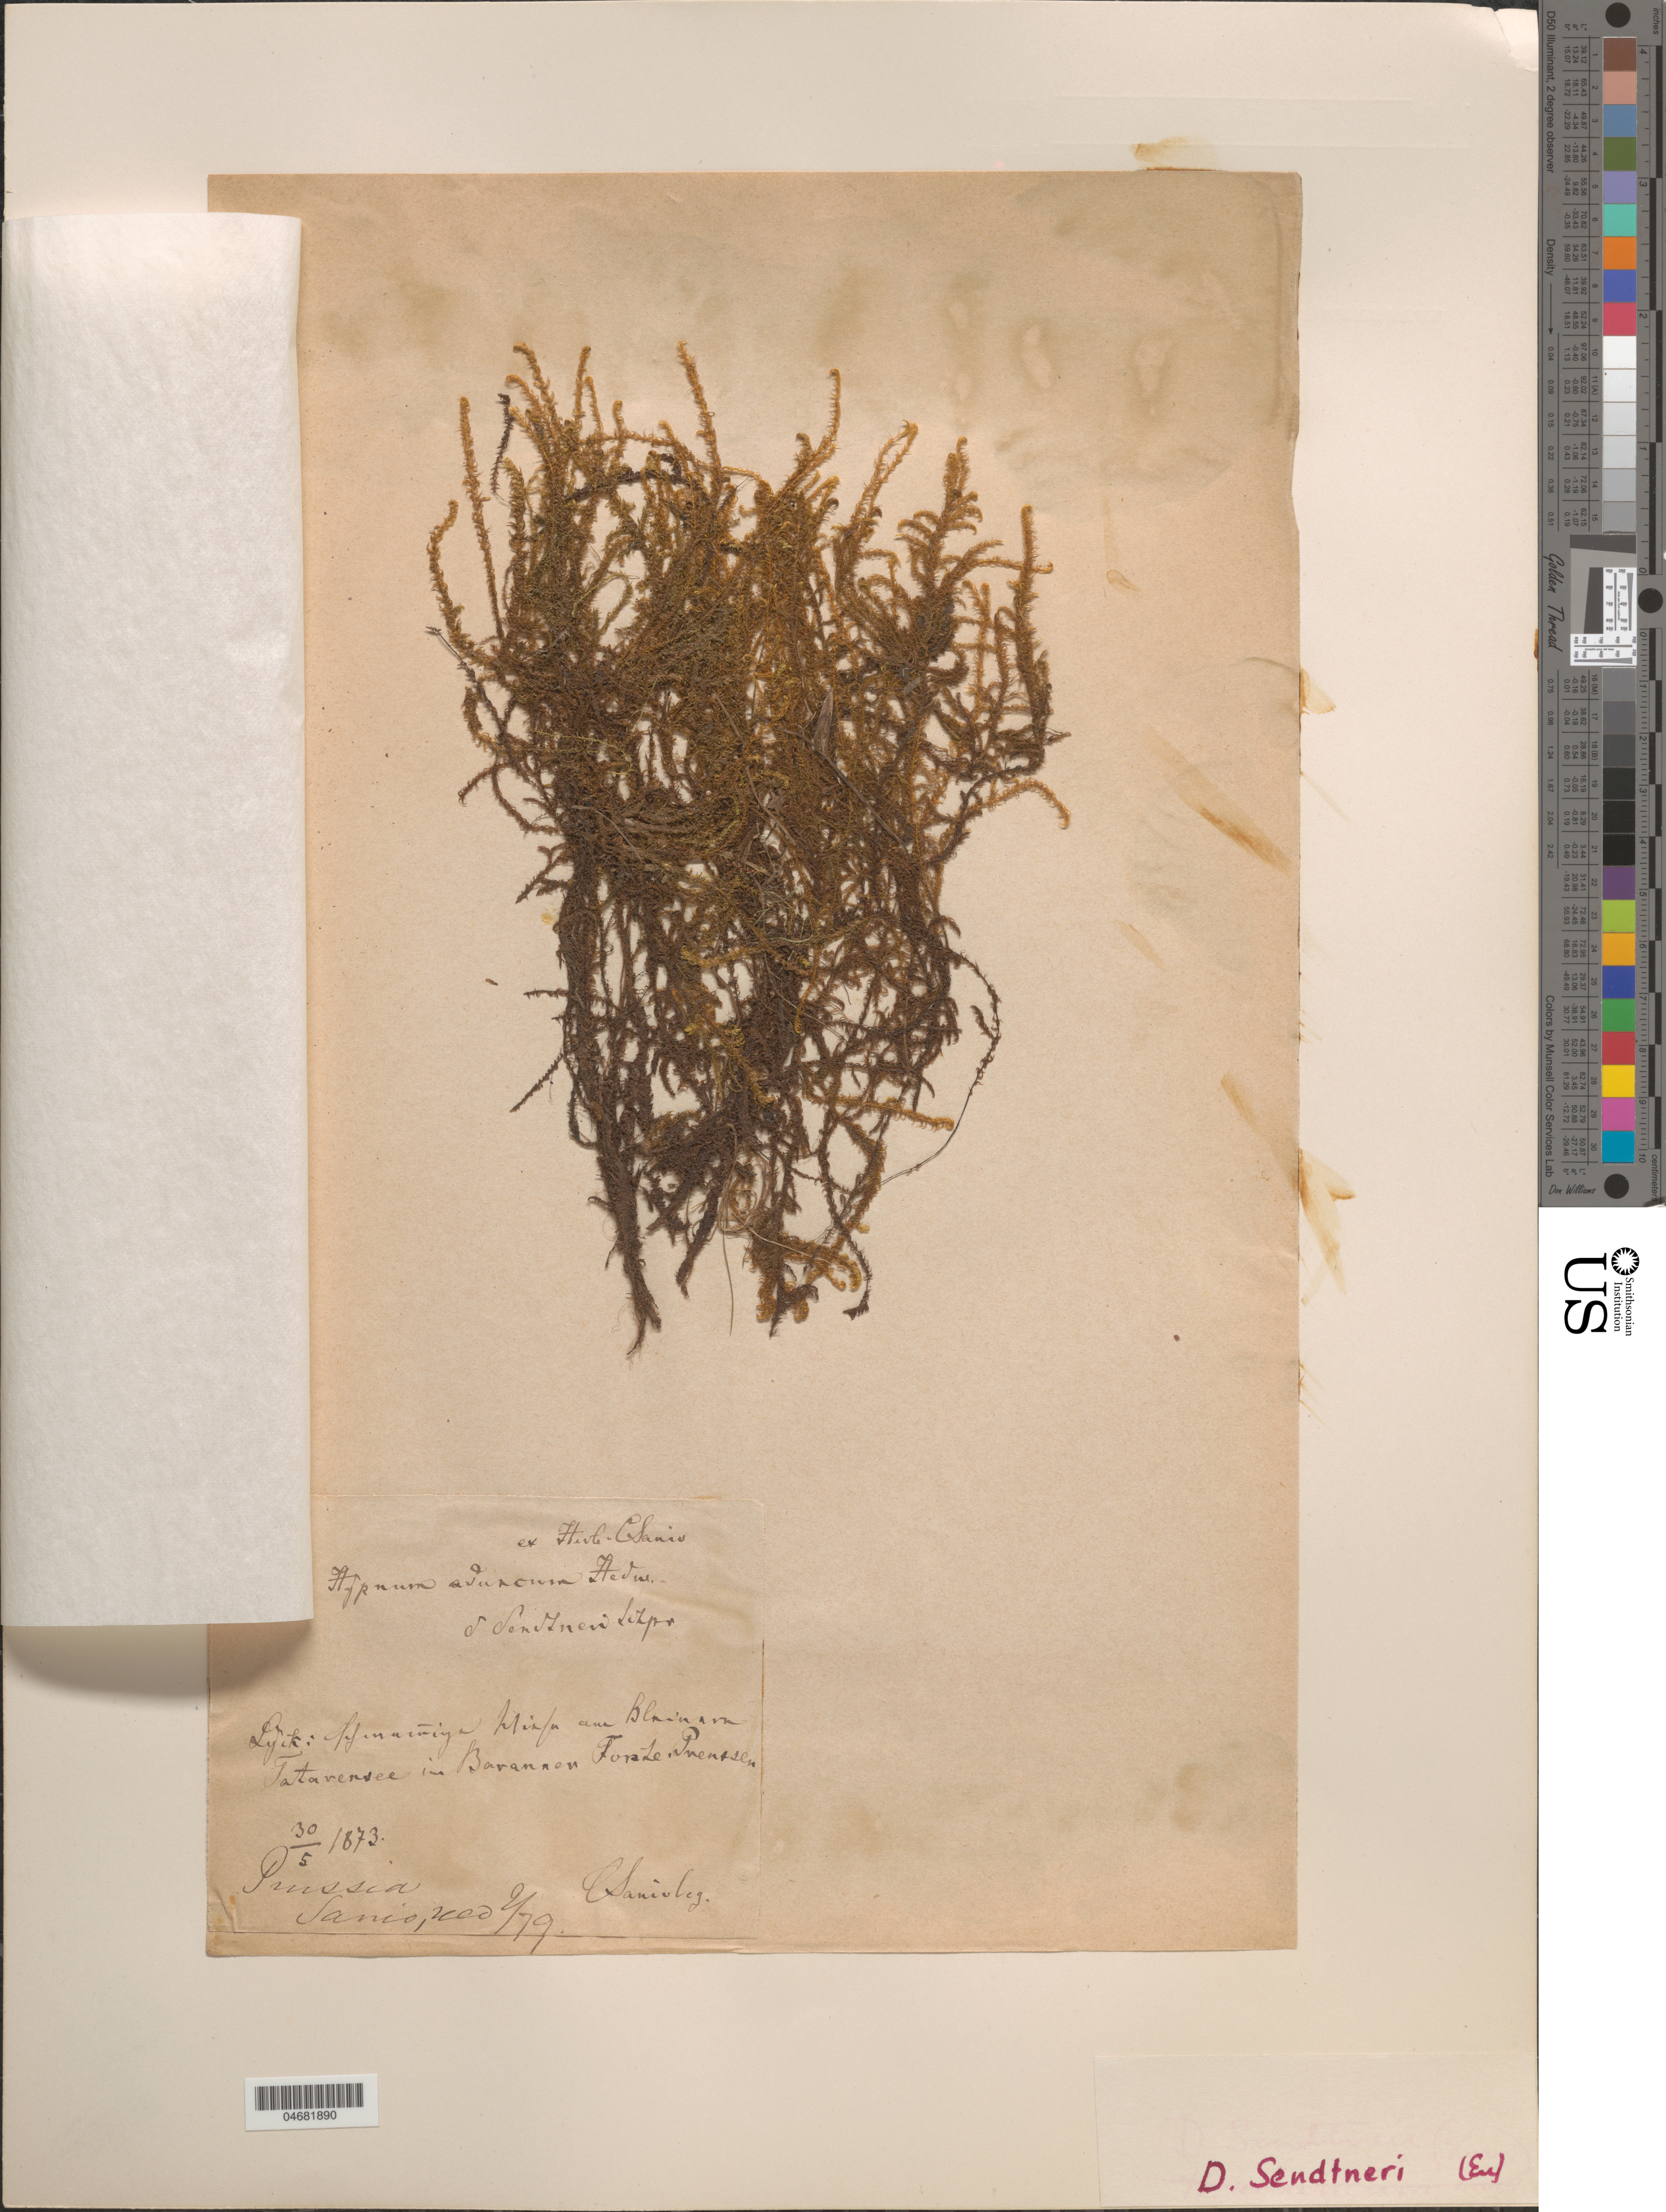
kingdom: Plantae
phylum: Bryophyta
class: Bryopsida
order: Hypnales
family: Hypnaceae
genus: Hypnum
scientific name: Hypnum aduncum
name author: Hedw.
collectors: C. Sanio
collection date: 1873-05-30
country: Poland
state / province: Warminsko-Mazurskie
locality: Tatarensee im Barannen Forste. Preussen. Prussia. Lyck.